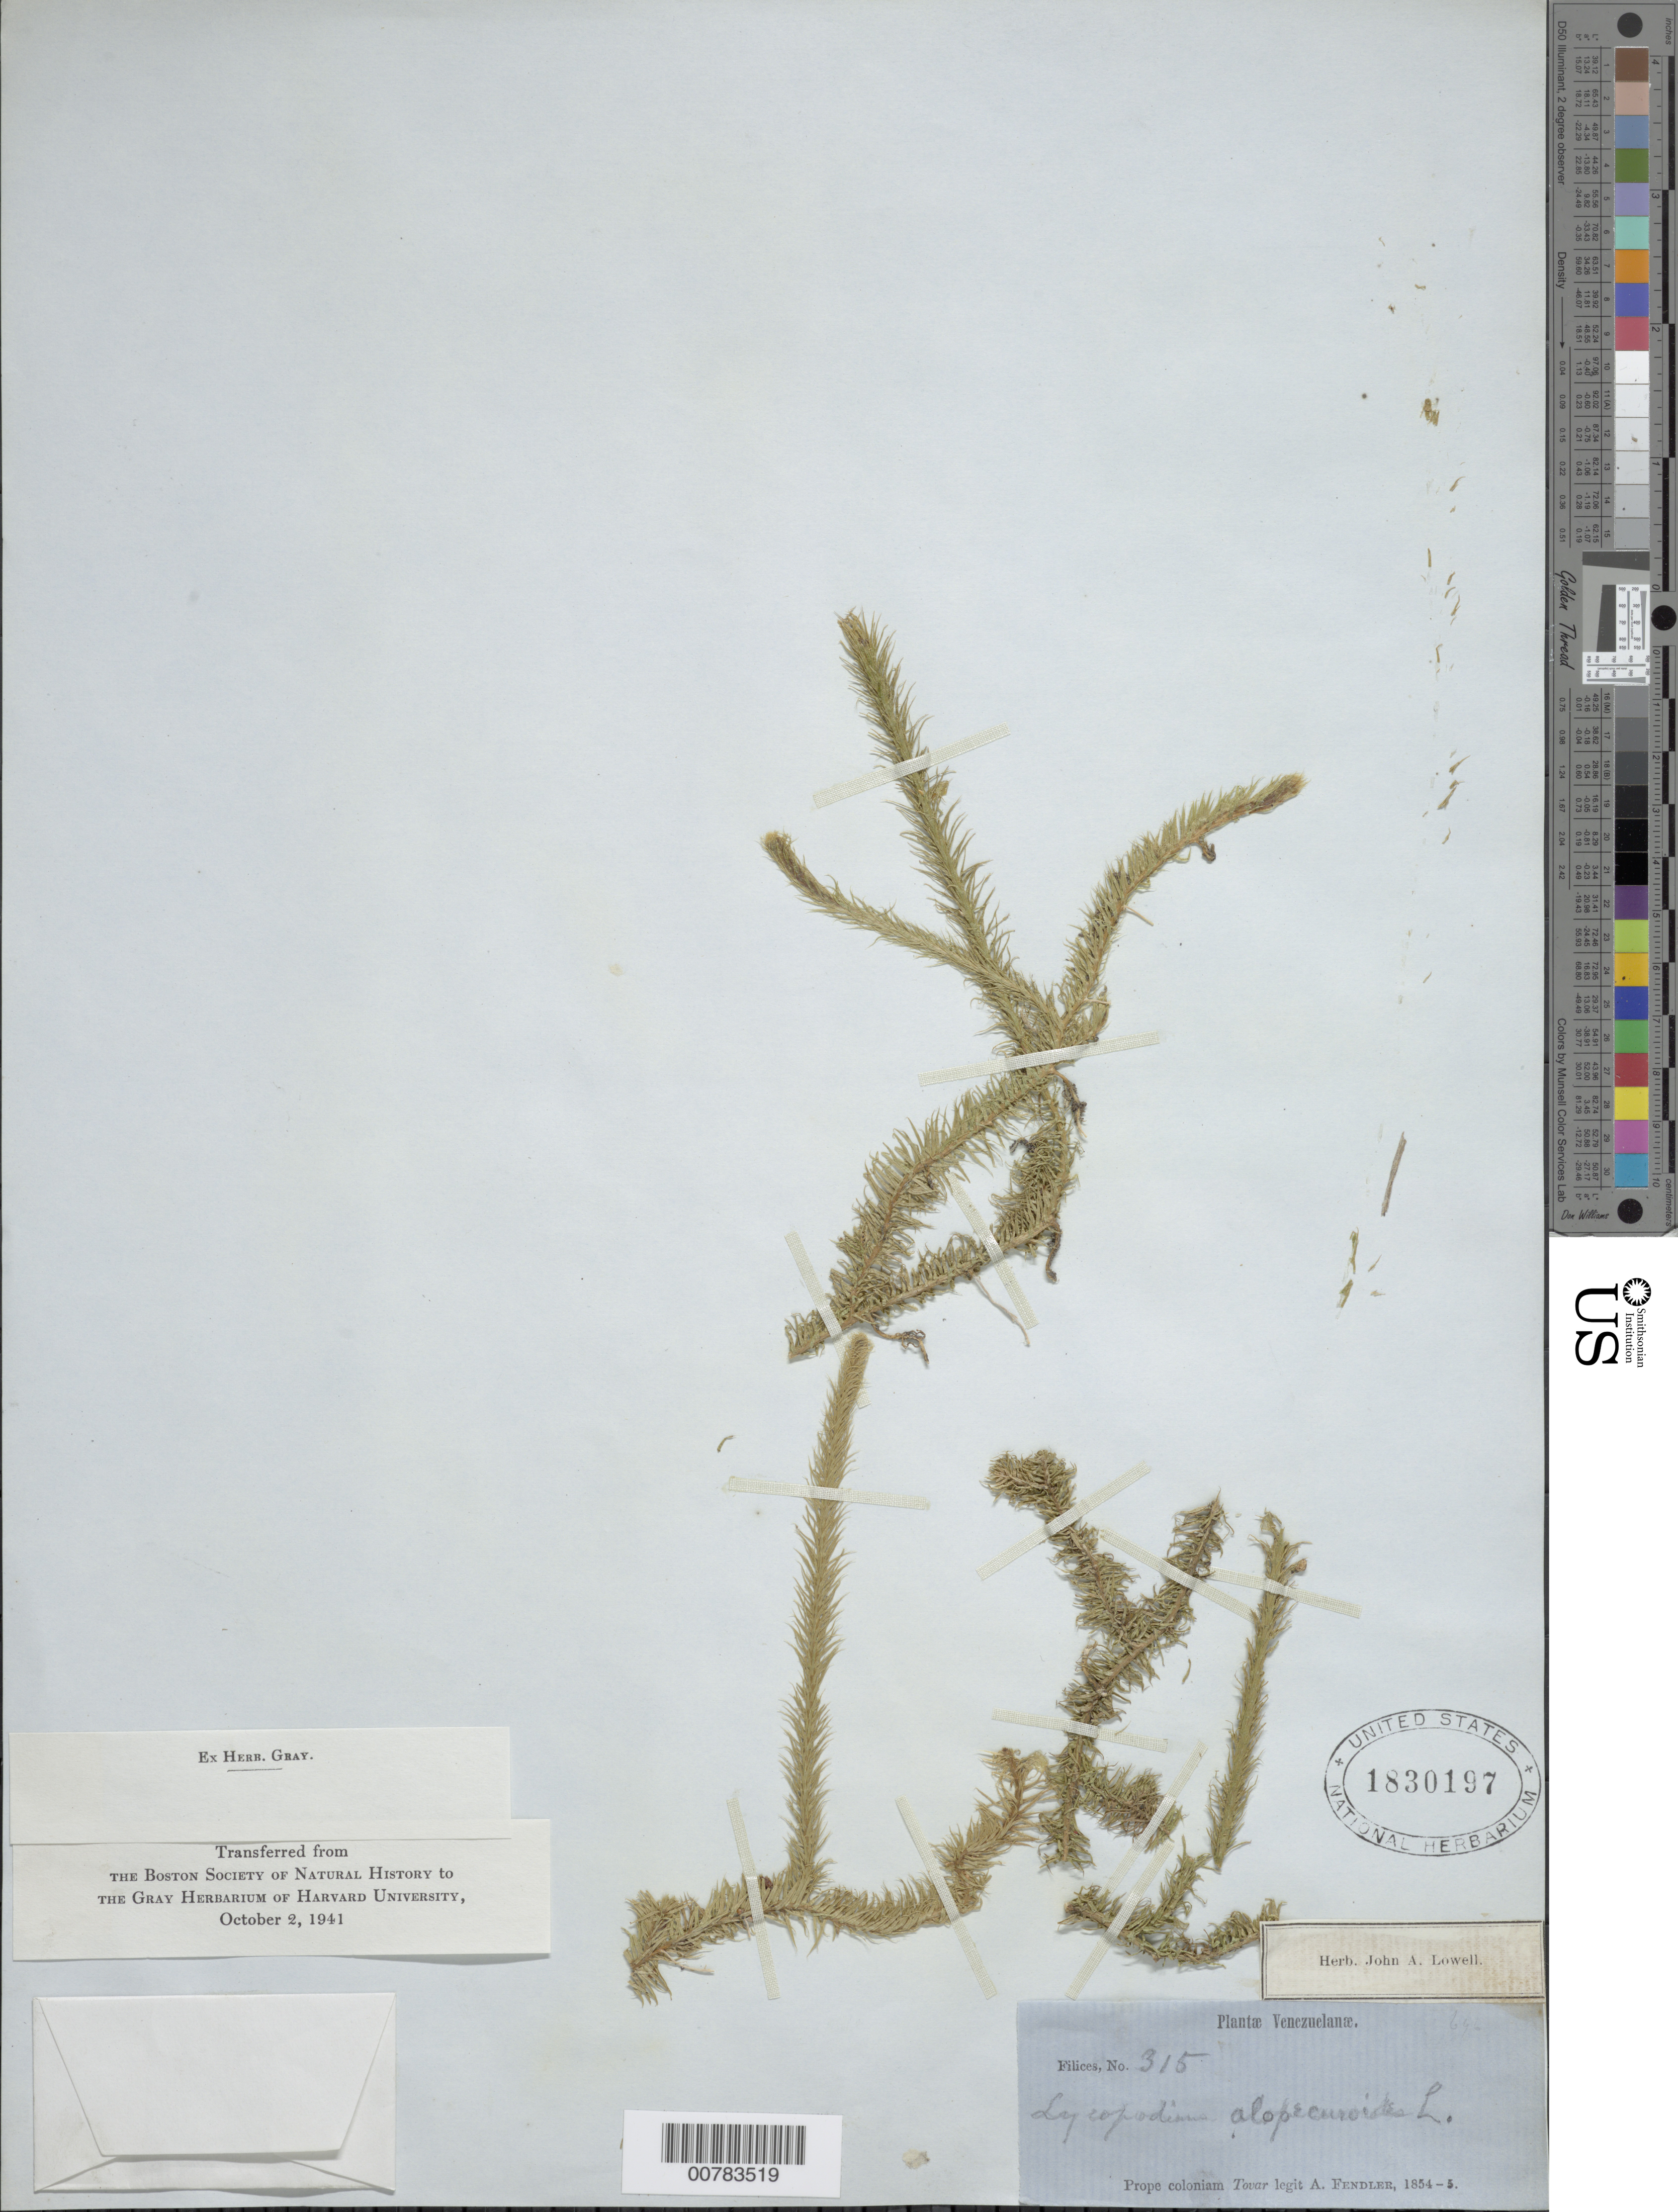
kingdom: Plantae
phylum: Tracheophyta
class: Lycopodiopsida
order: Lycopodiales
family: Lycopodiaceae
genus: Lycopodiella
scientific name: Lycopodiella alopecuroides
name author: (L.) Cranfill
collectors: A. Fendler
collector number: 315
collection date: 1854/1855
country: Venezuela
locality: Prope coloniam Tovar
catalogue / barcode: US 1830197